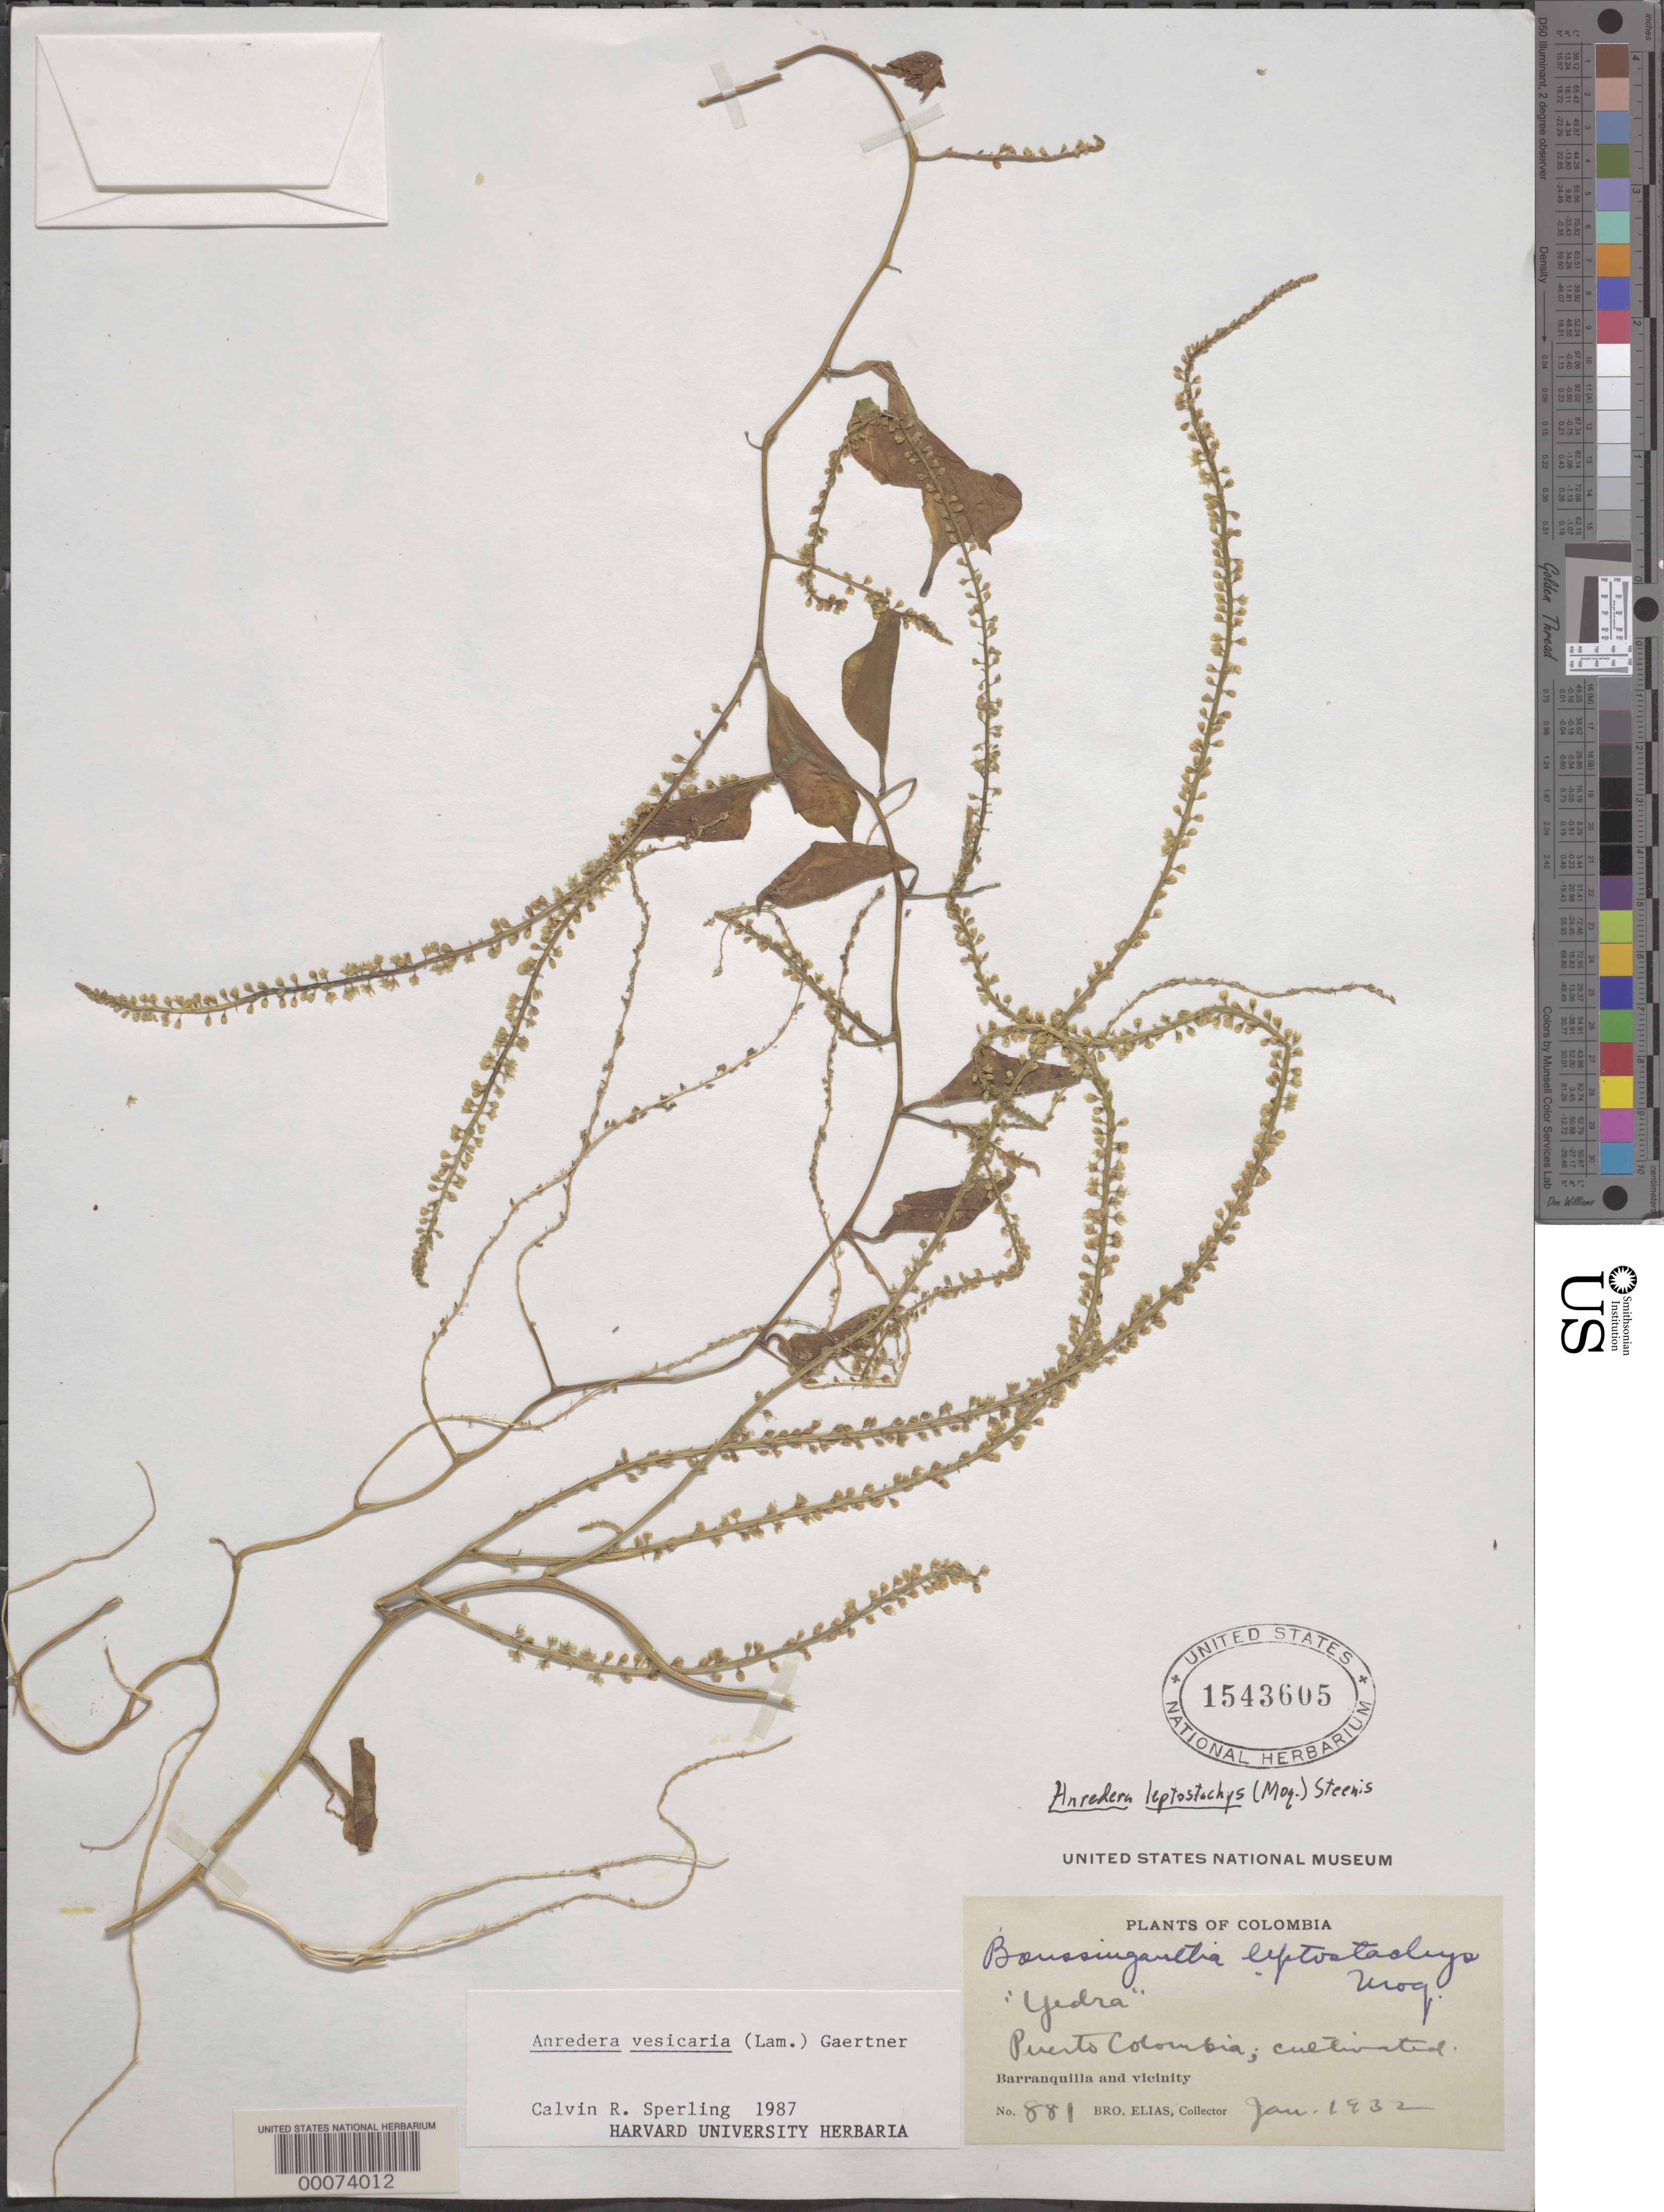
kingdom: Plantae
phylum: Tracheophyta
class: Magnoliopsida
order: Caryophyllales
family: Basellaceae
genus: Anredera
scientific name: Anredera vesicaria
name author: (Lam.) C.F. Gaertn.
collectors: Bro. Elias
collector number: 881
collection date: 1932-01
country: Colombia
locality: Puerto Colombia. Barranquilla and vicinity.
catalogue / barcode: US 1543605